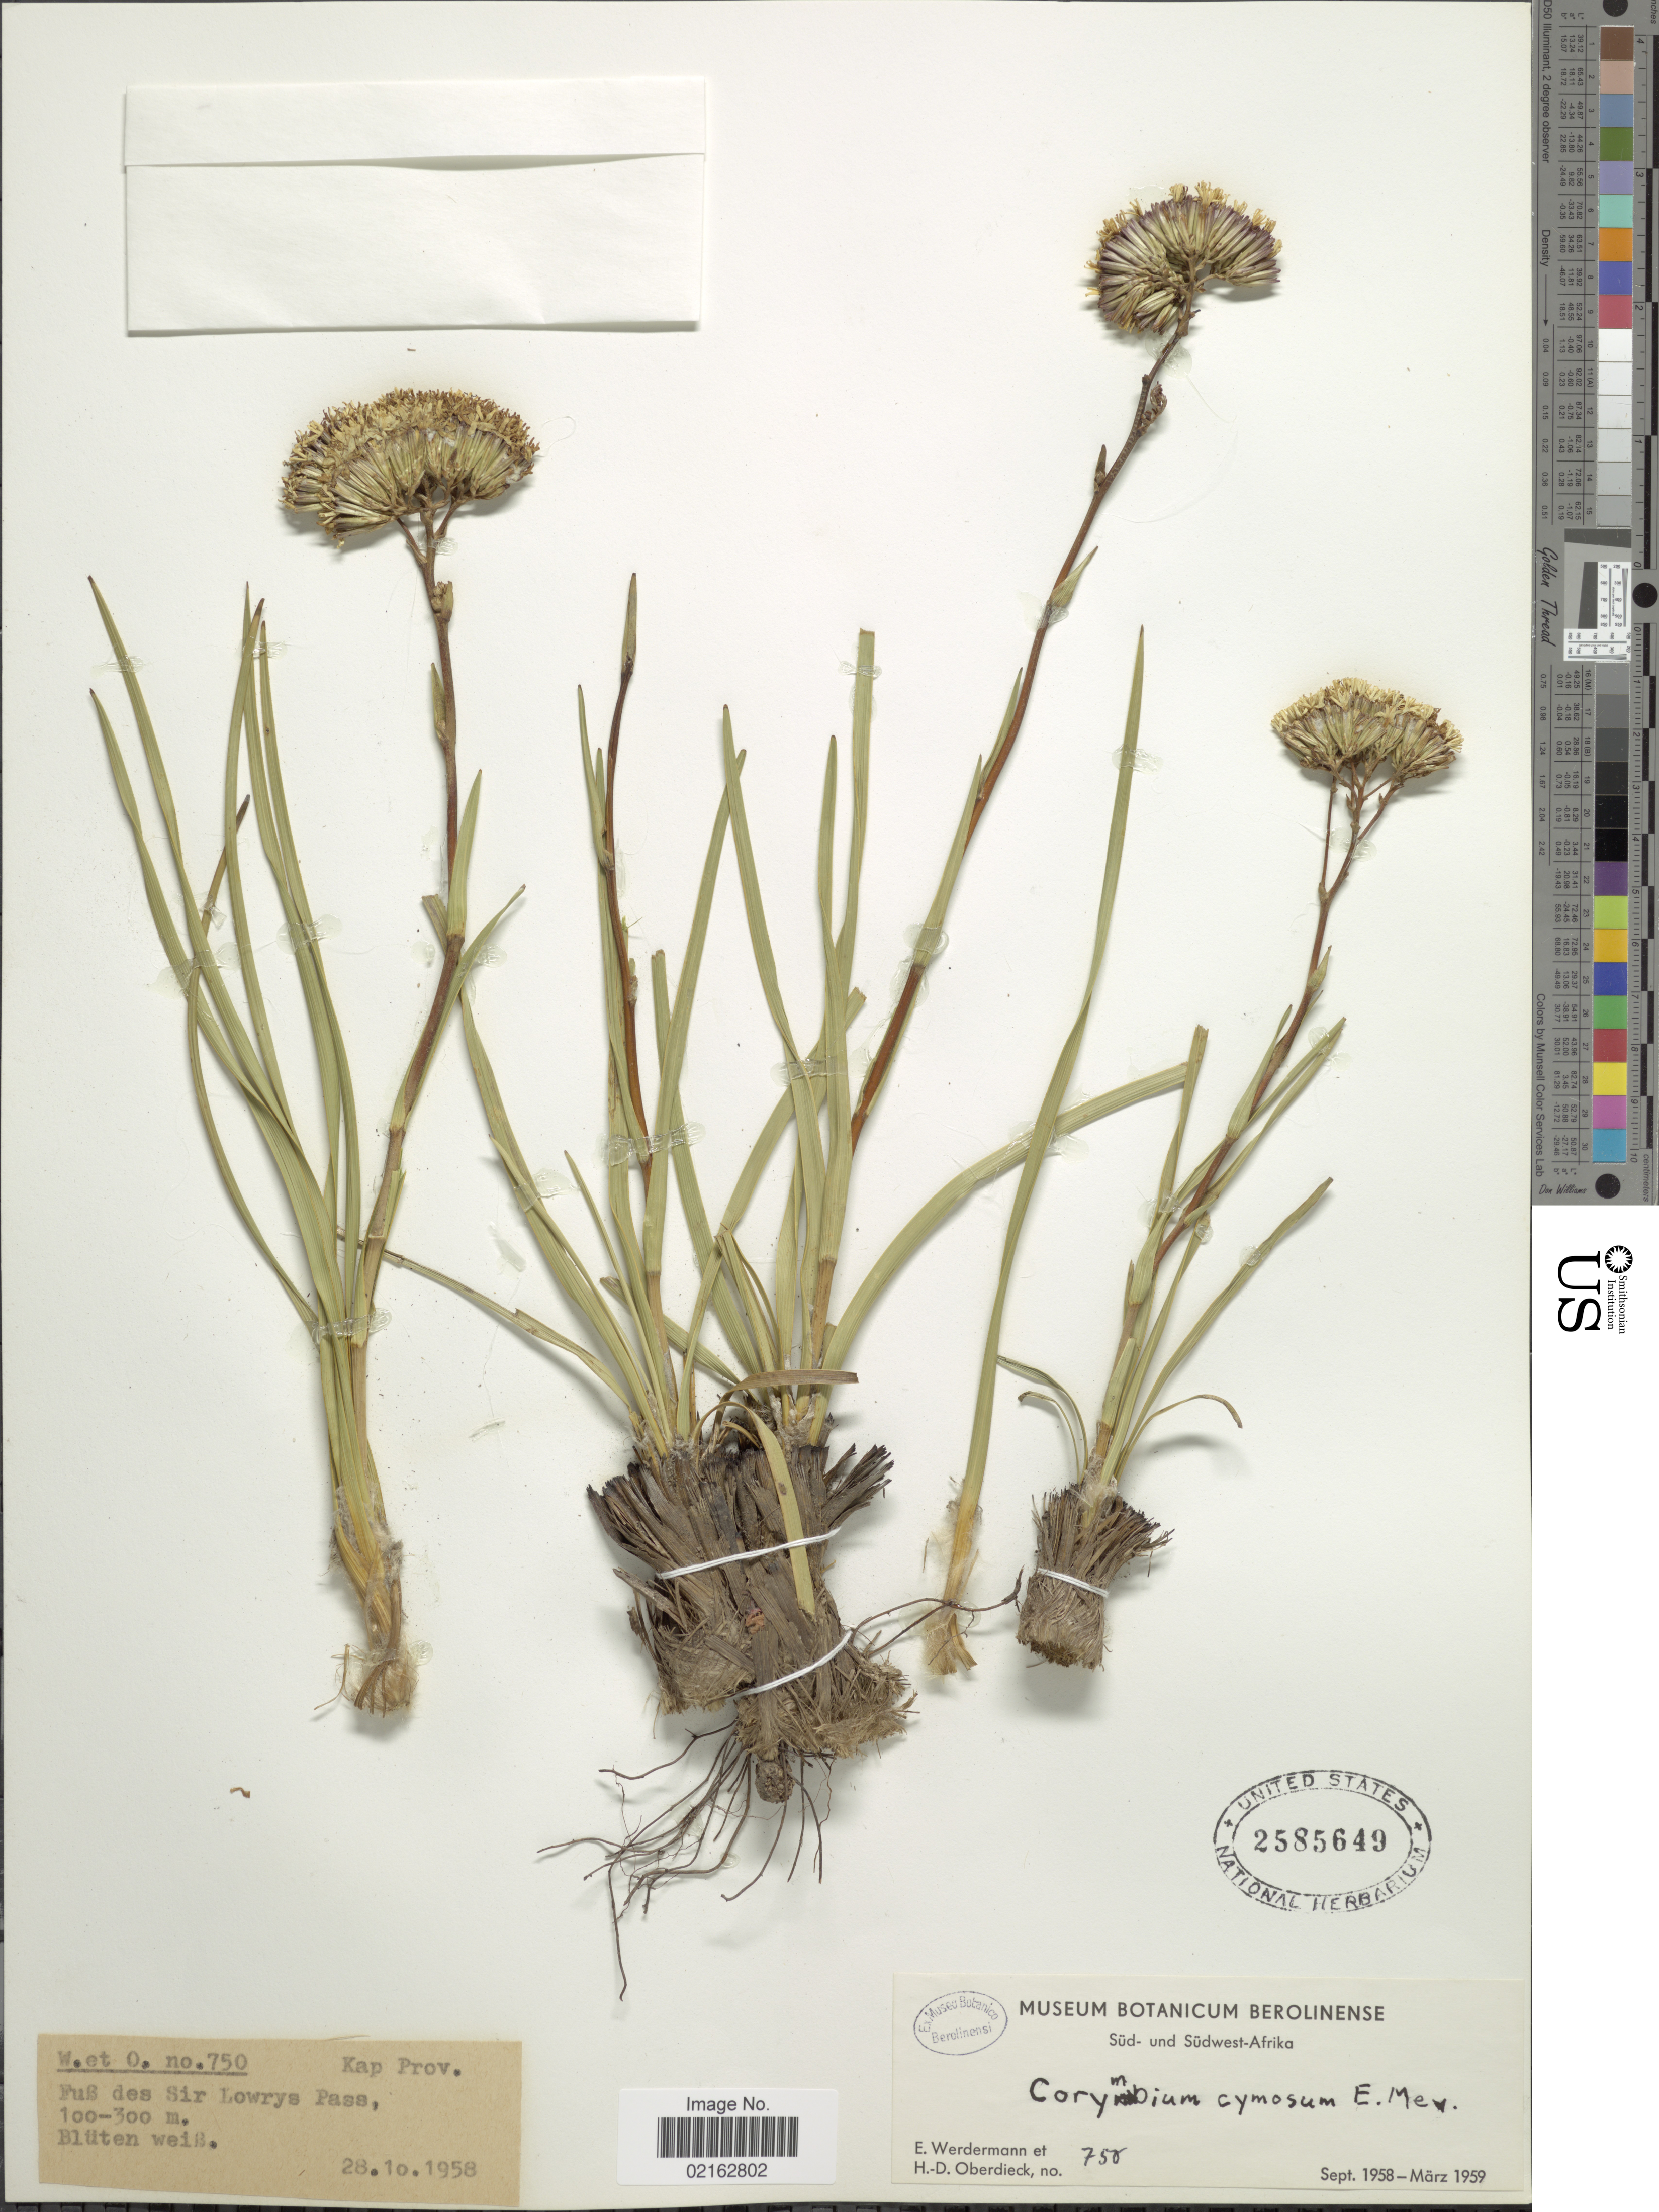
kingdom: Plantae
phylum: Tracheophyta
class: Magnoliopsida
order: Asterales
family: Asteraceae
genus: Corymbium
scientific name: Corymbium cymosum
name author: E. Mey. ex DC.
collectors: E. Werdermann & H. Oberdieck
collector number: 750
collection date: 1958-10-28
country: South Africa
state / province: Western Cape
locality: Süd- und Südwest-Afrika. Kap Prov. Fuß des Sir Lowrys Pass. Blüten weiß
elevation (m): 100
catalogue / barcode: US 2585649